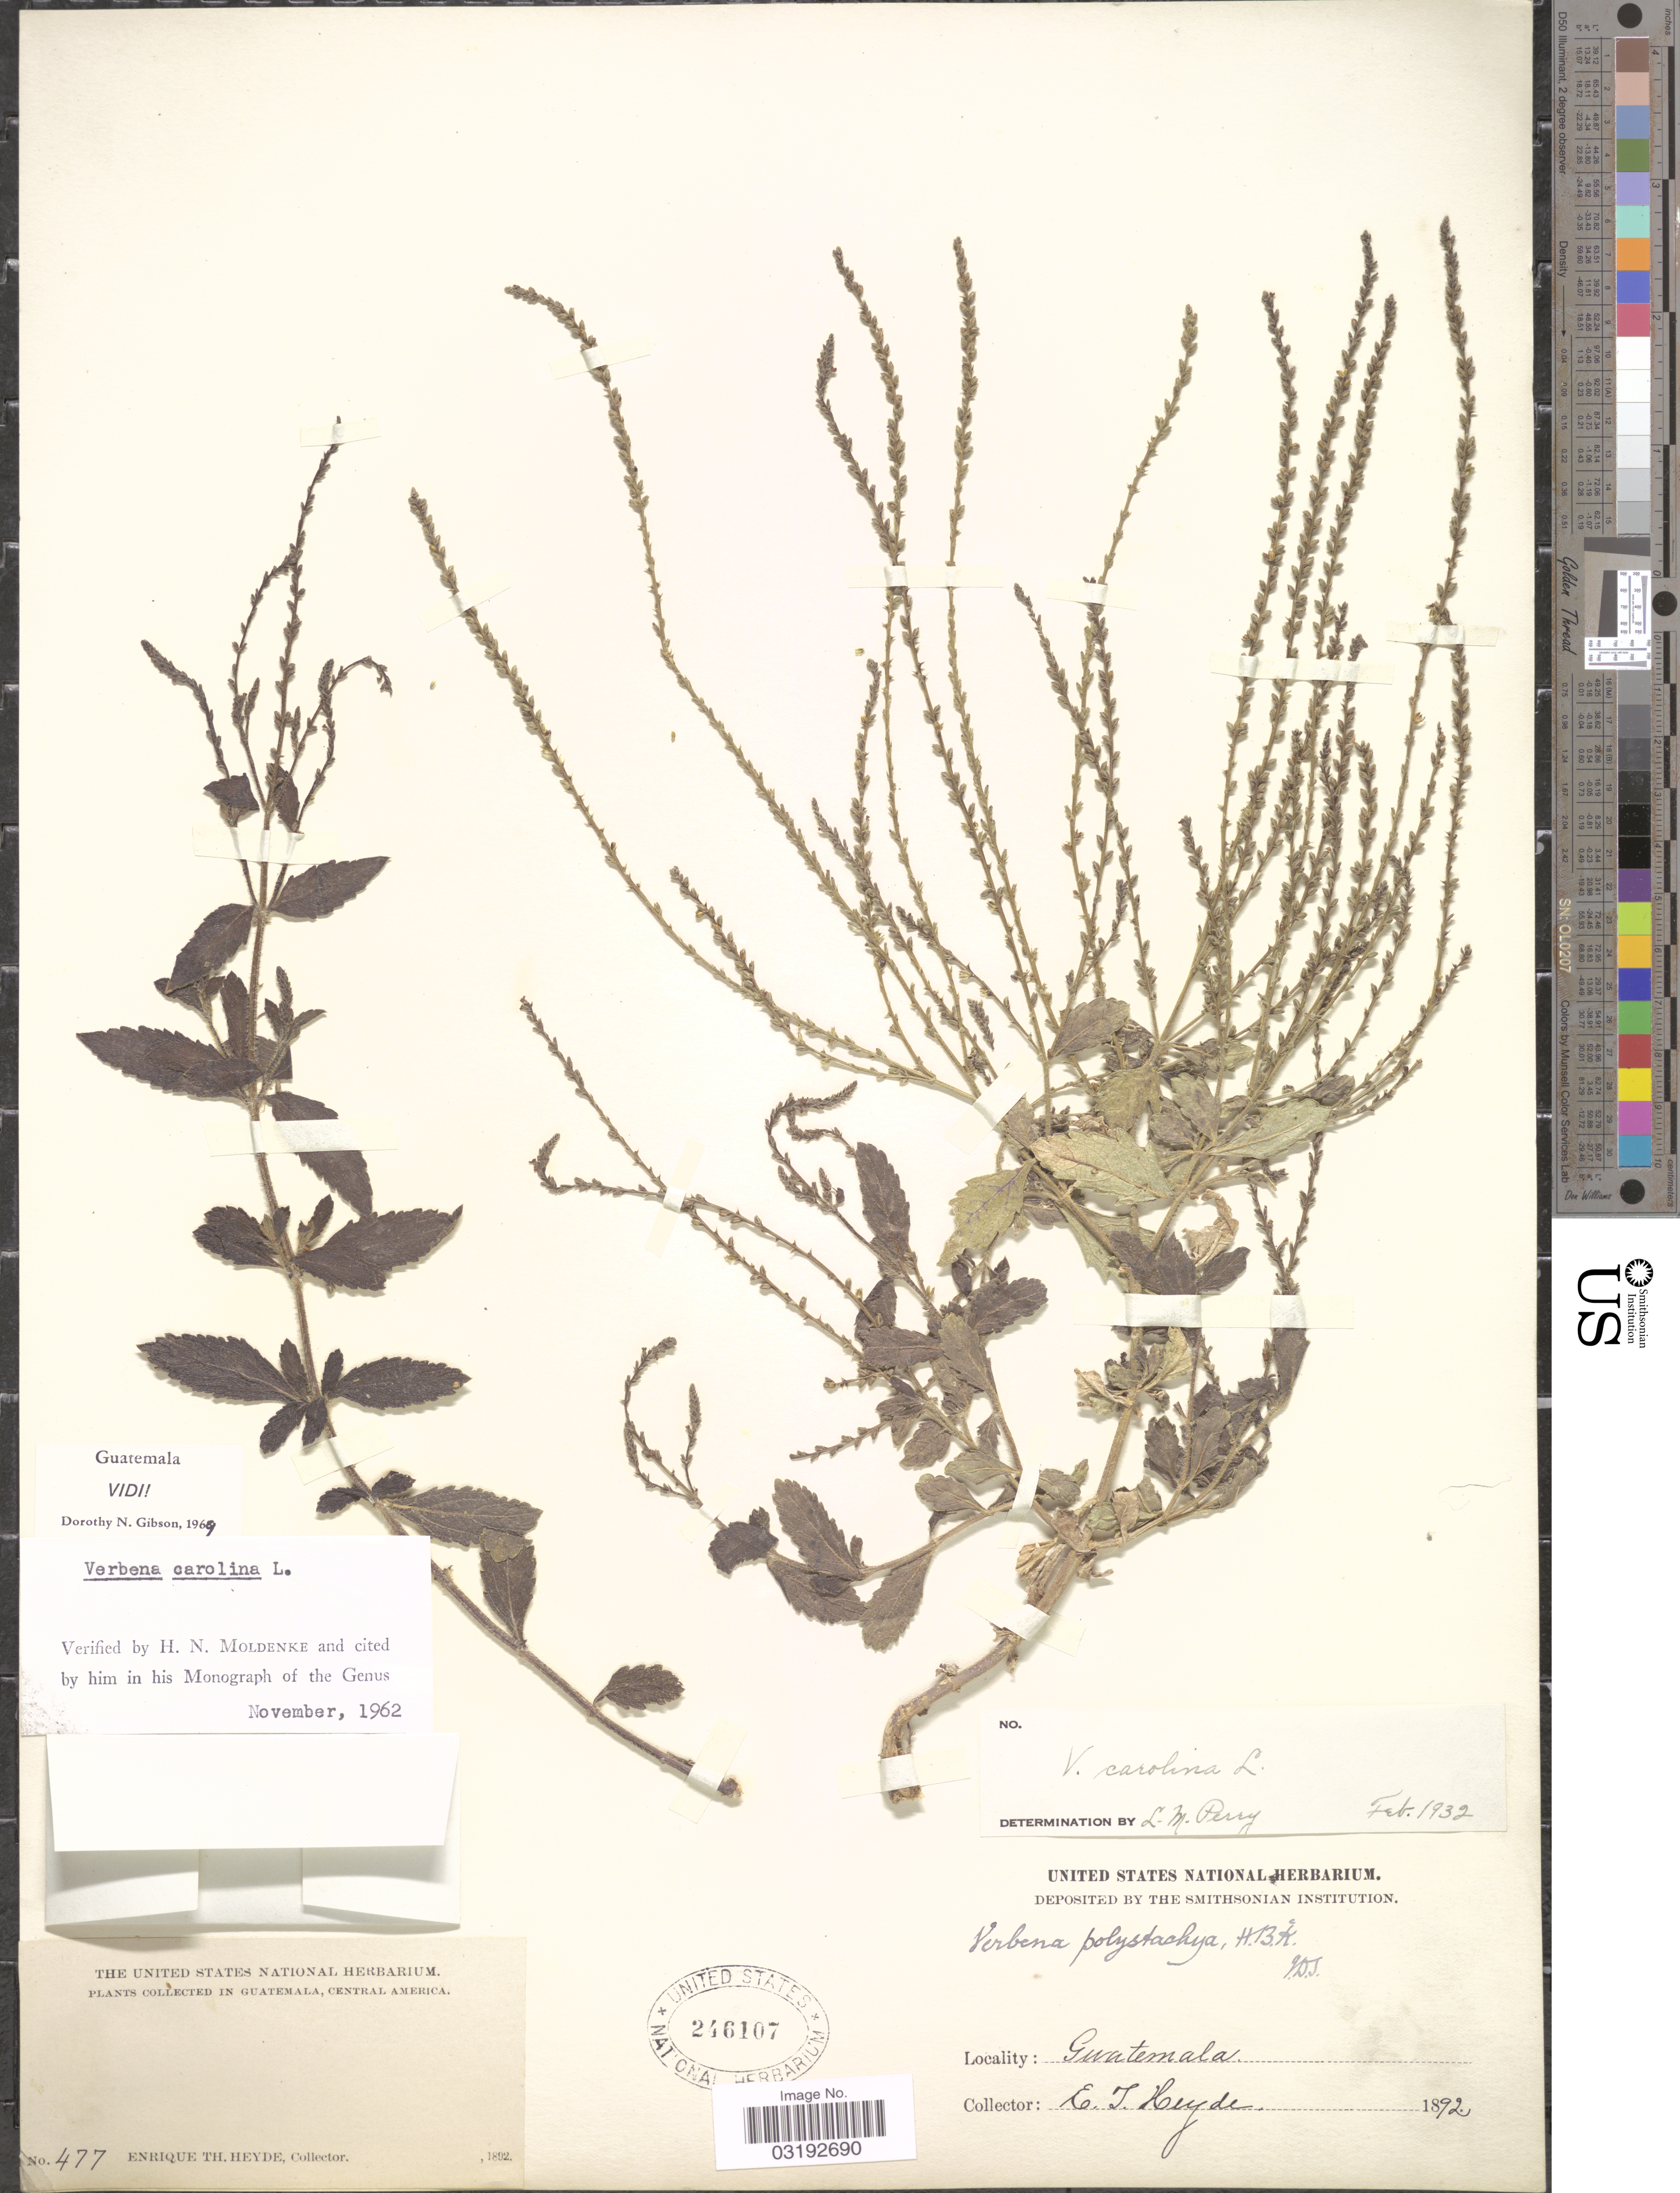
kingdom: Plantae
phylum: Tracheophyta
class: Magnoliopsida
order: Lamiales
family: Verbenaceae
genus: Verbena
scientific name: Verbena carolina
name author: L.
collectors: E. T. Heyde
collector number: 477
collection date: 1892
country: Guatemala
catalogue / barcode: US 246107